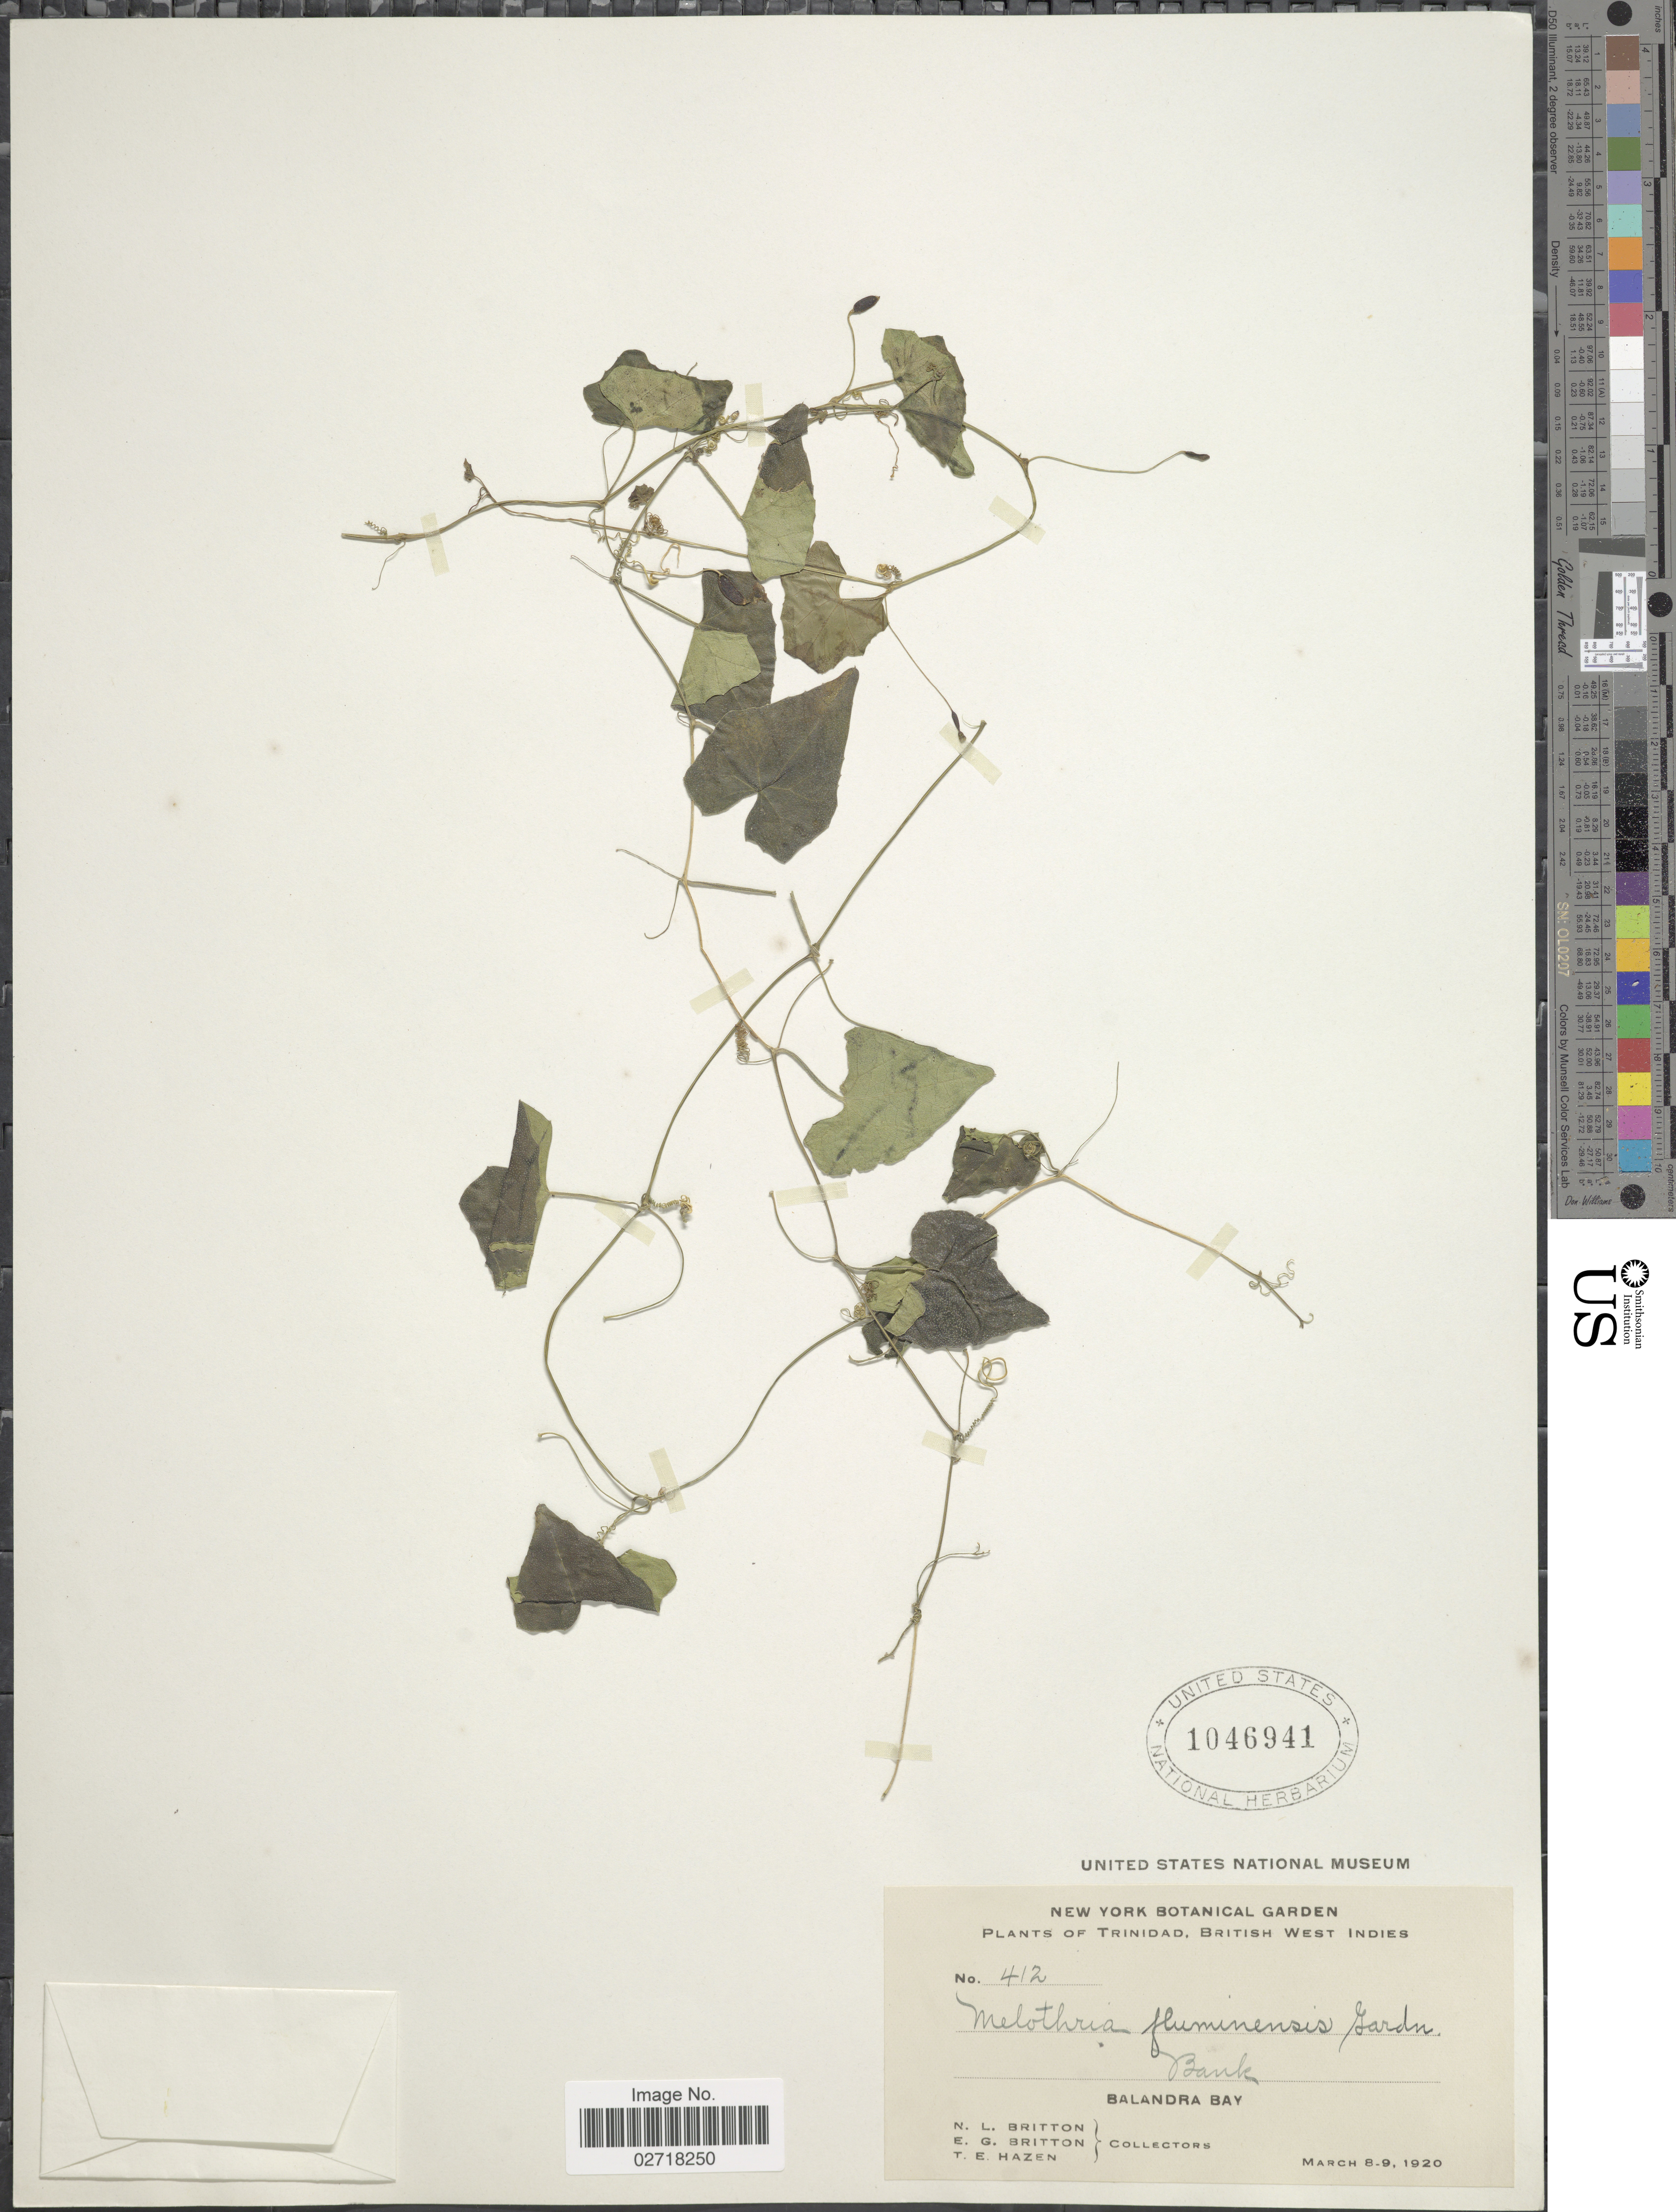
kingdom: Plantae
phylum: Tracheophyta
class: Magnoliopsida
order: Cucurbitales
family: Cucurbitaceae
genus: Melothria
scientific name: Melothria pendula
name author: L.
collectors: N. Britton, E. G. Britton & T. E. Hazen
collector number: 412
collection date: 1920-03-08/1920-03-09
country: Trinidad and Tobago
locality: Trinidad, Balandra Bay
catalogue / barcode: US 1046941